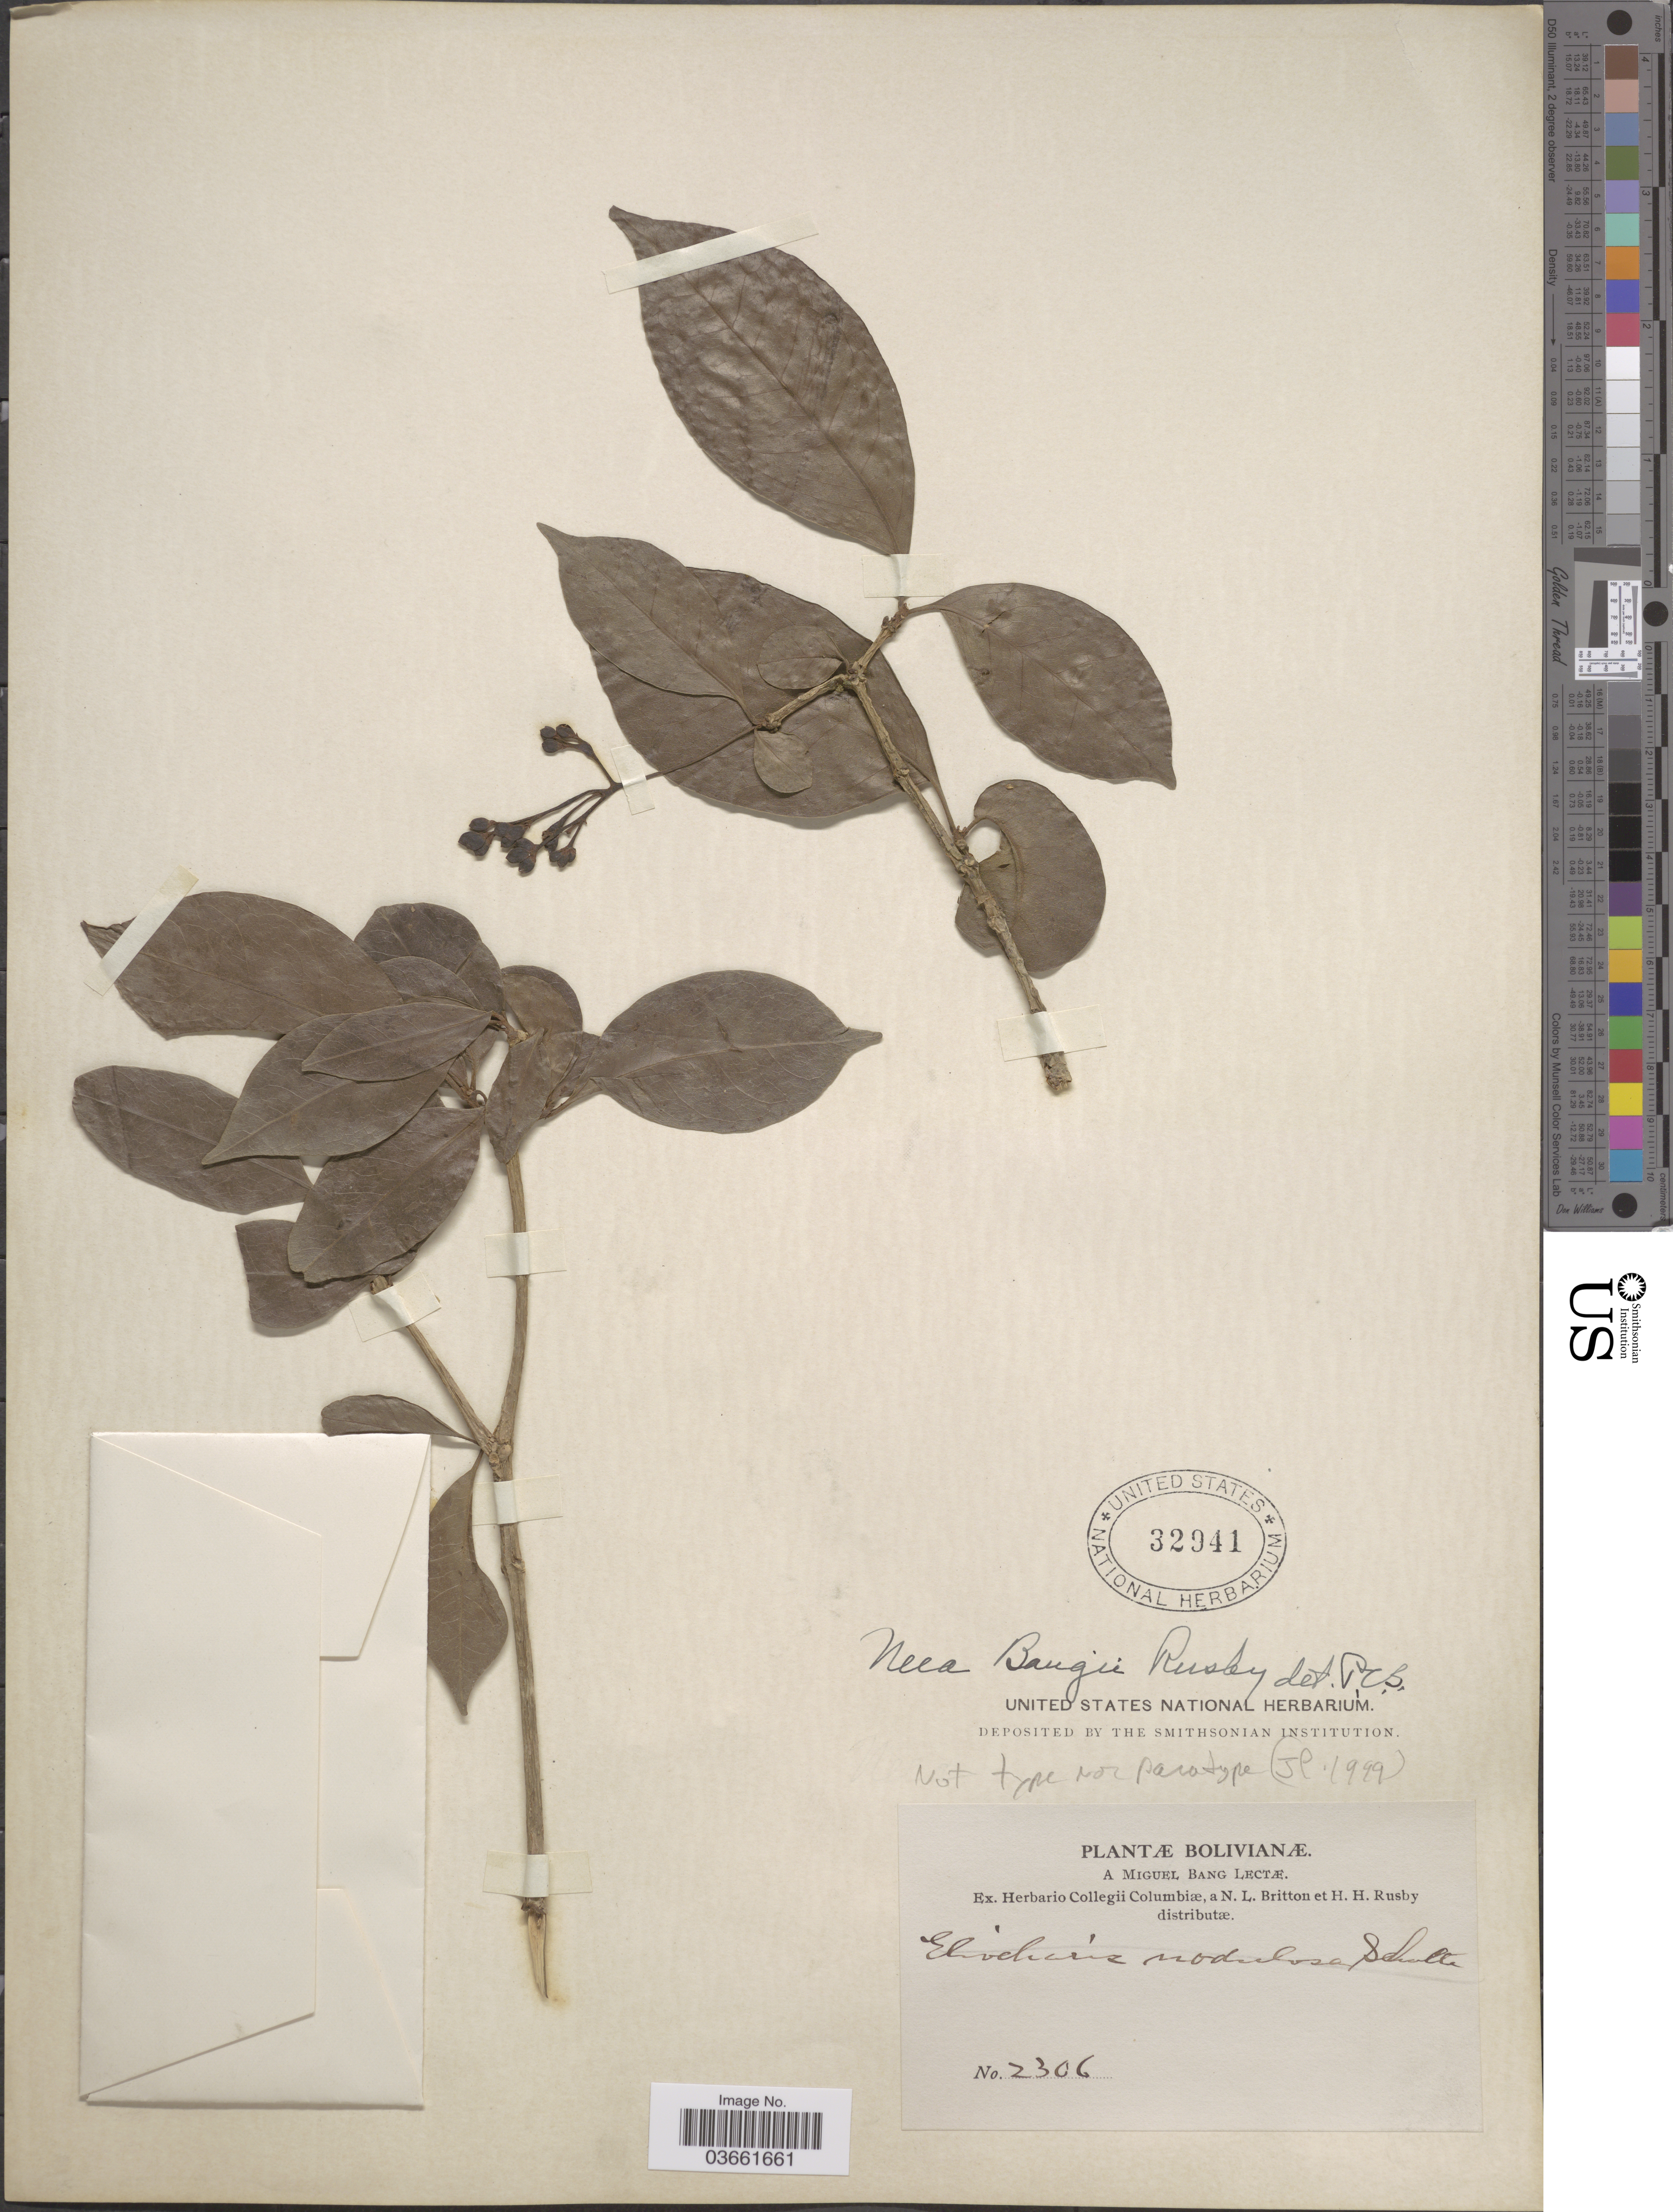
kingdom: Plantae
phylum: Tracheophyta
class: Magnoliopsida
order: Caryophyllales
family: Nyctaginaceae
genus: Neea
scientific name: Neea bangii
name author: Rusby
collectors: M. Bang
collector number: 2306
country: Bolivia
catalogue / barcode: US 32941